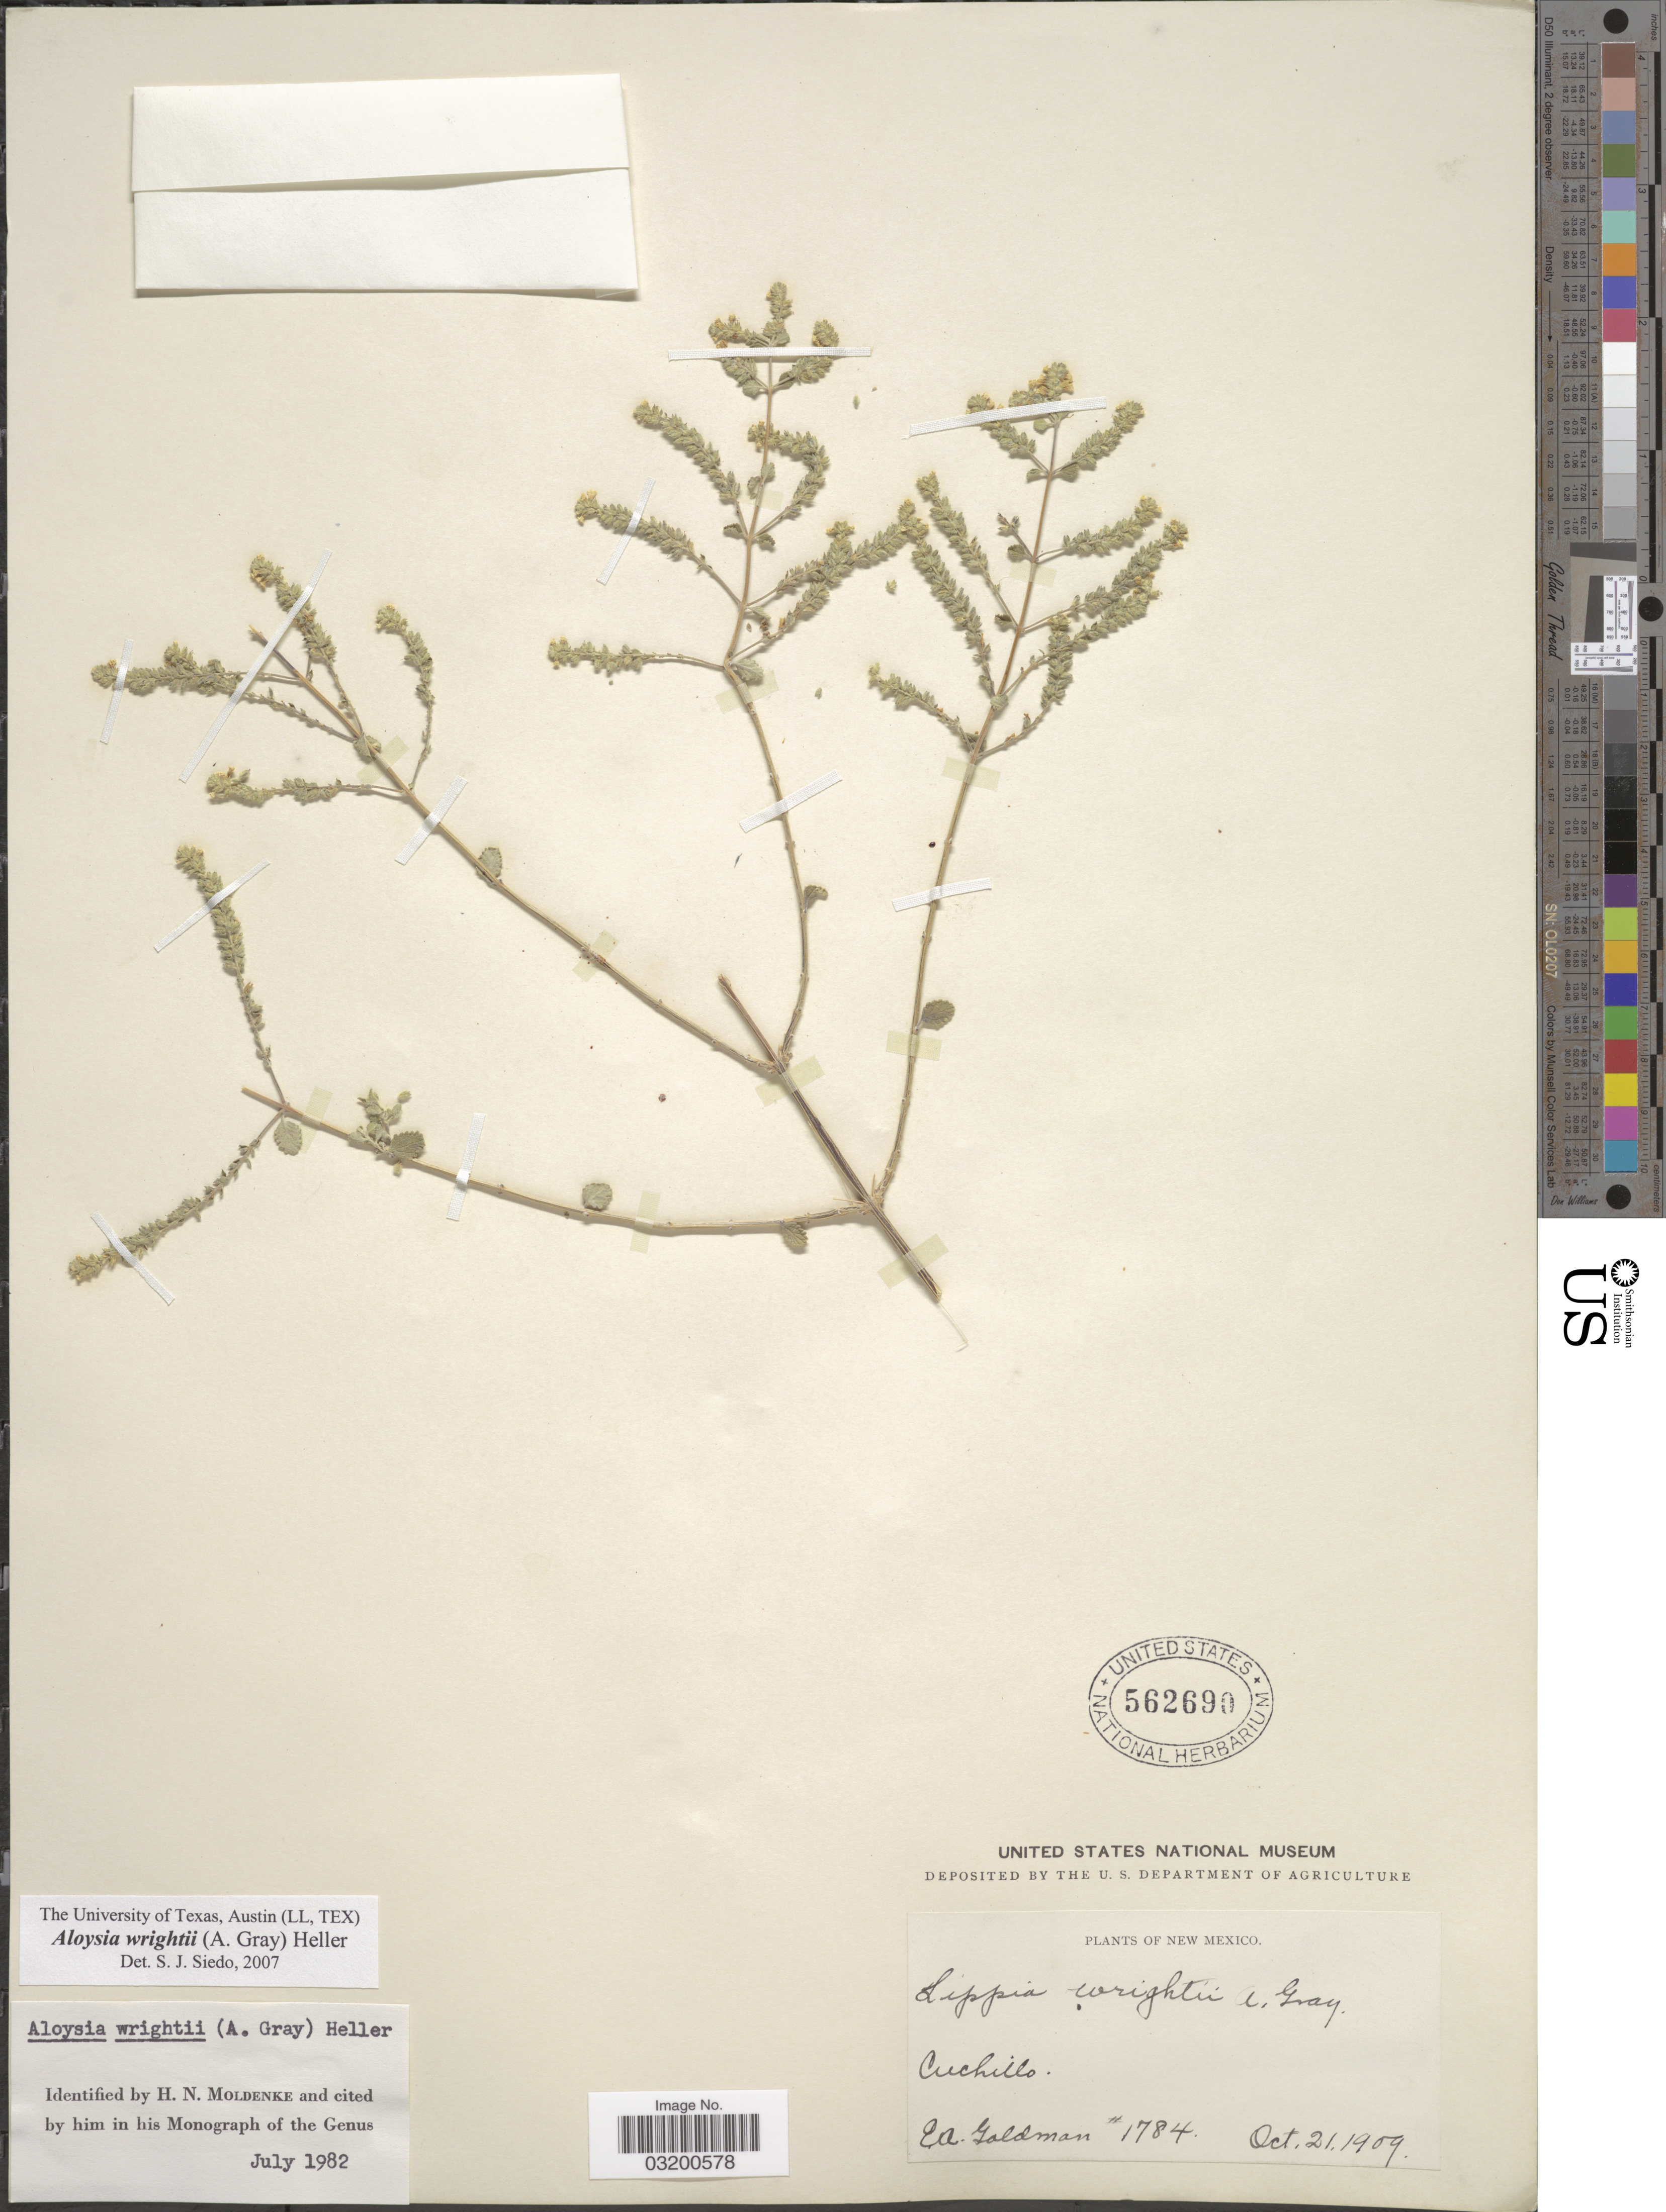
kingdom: Plantae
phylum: Tracheophyta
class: Magnoliopsida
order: Lamiales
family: Verbenaceae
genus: Aloysia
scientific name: Aloysia wrightii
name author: A. Heller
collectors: E. A. Goldman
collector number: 1784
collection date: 1909-10-21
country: United States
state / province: New Mexico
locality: Cuchillo.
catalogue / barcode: US 562690